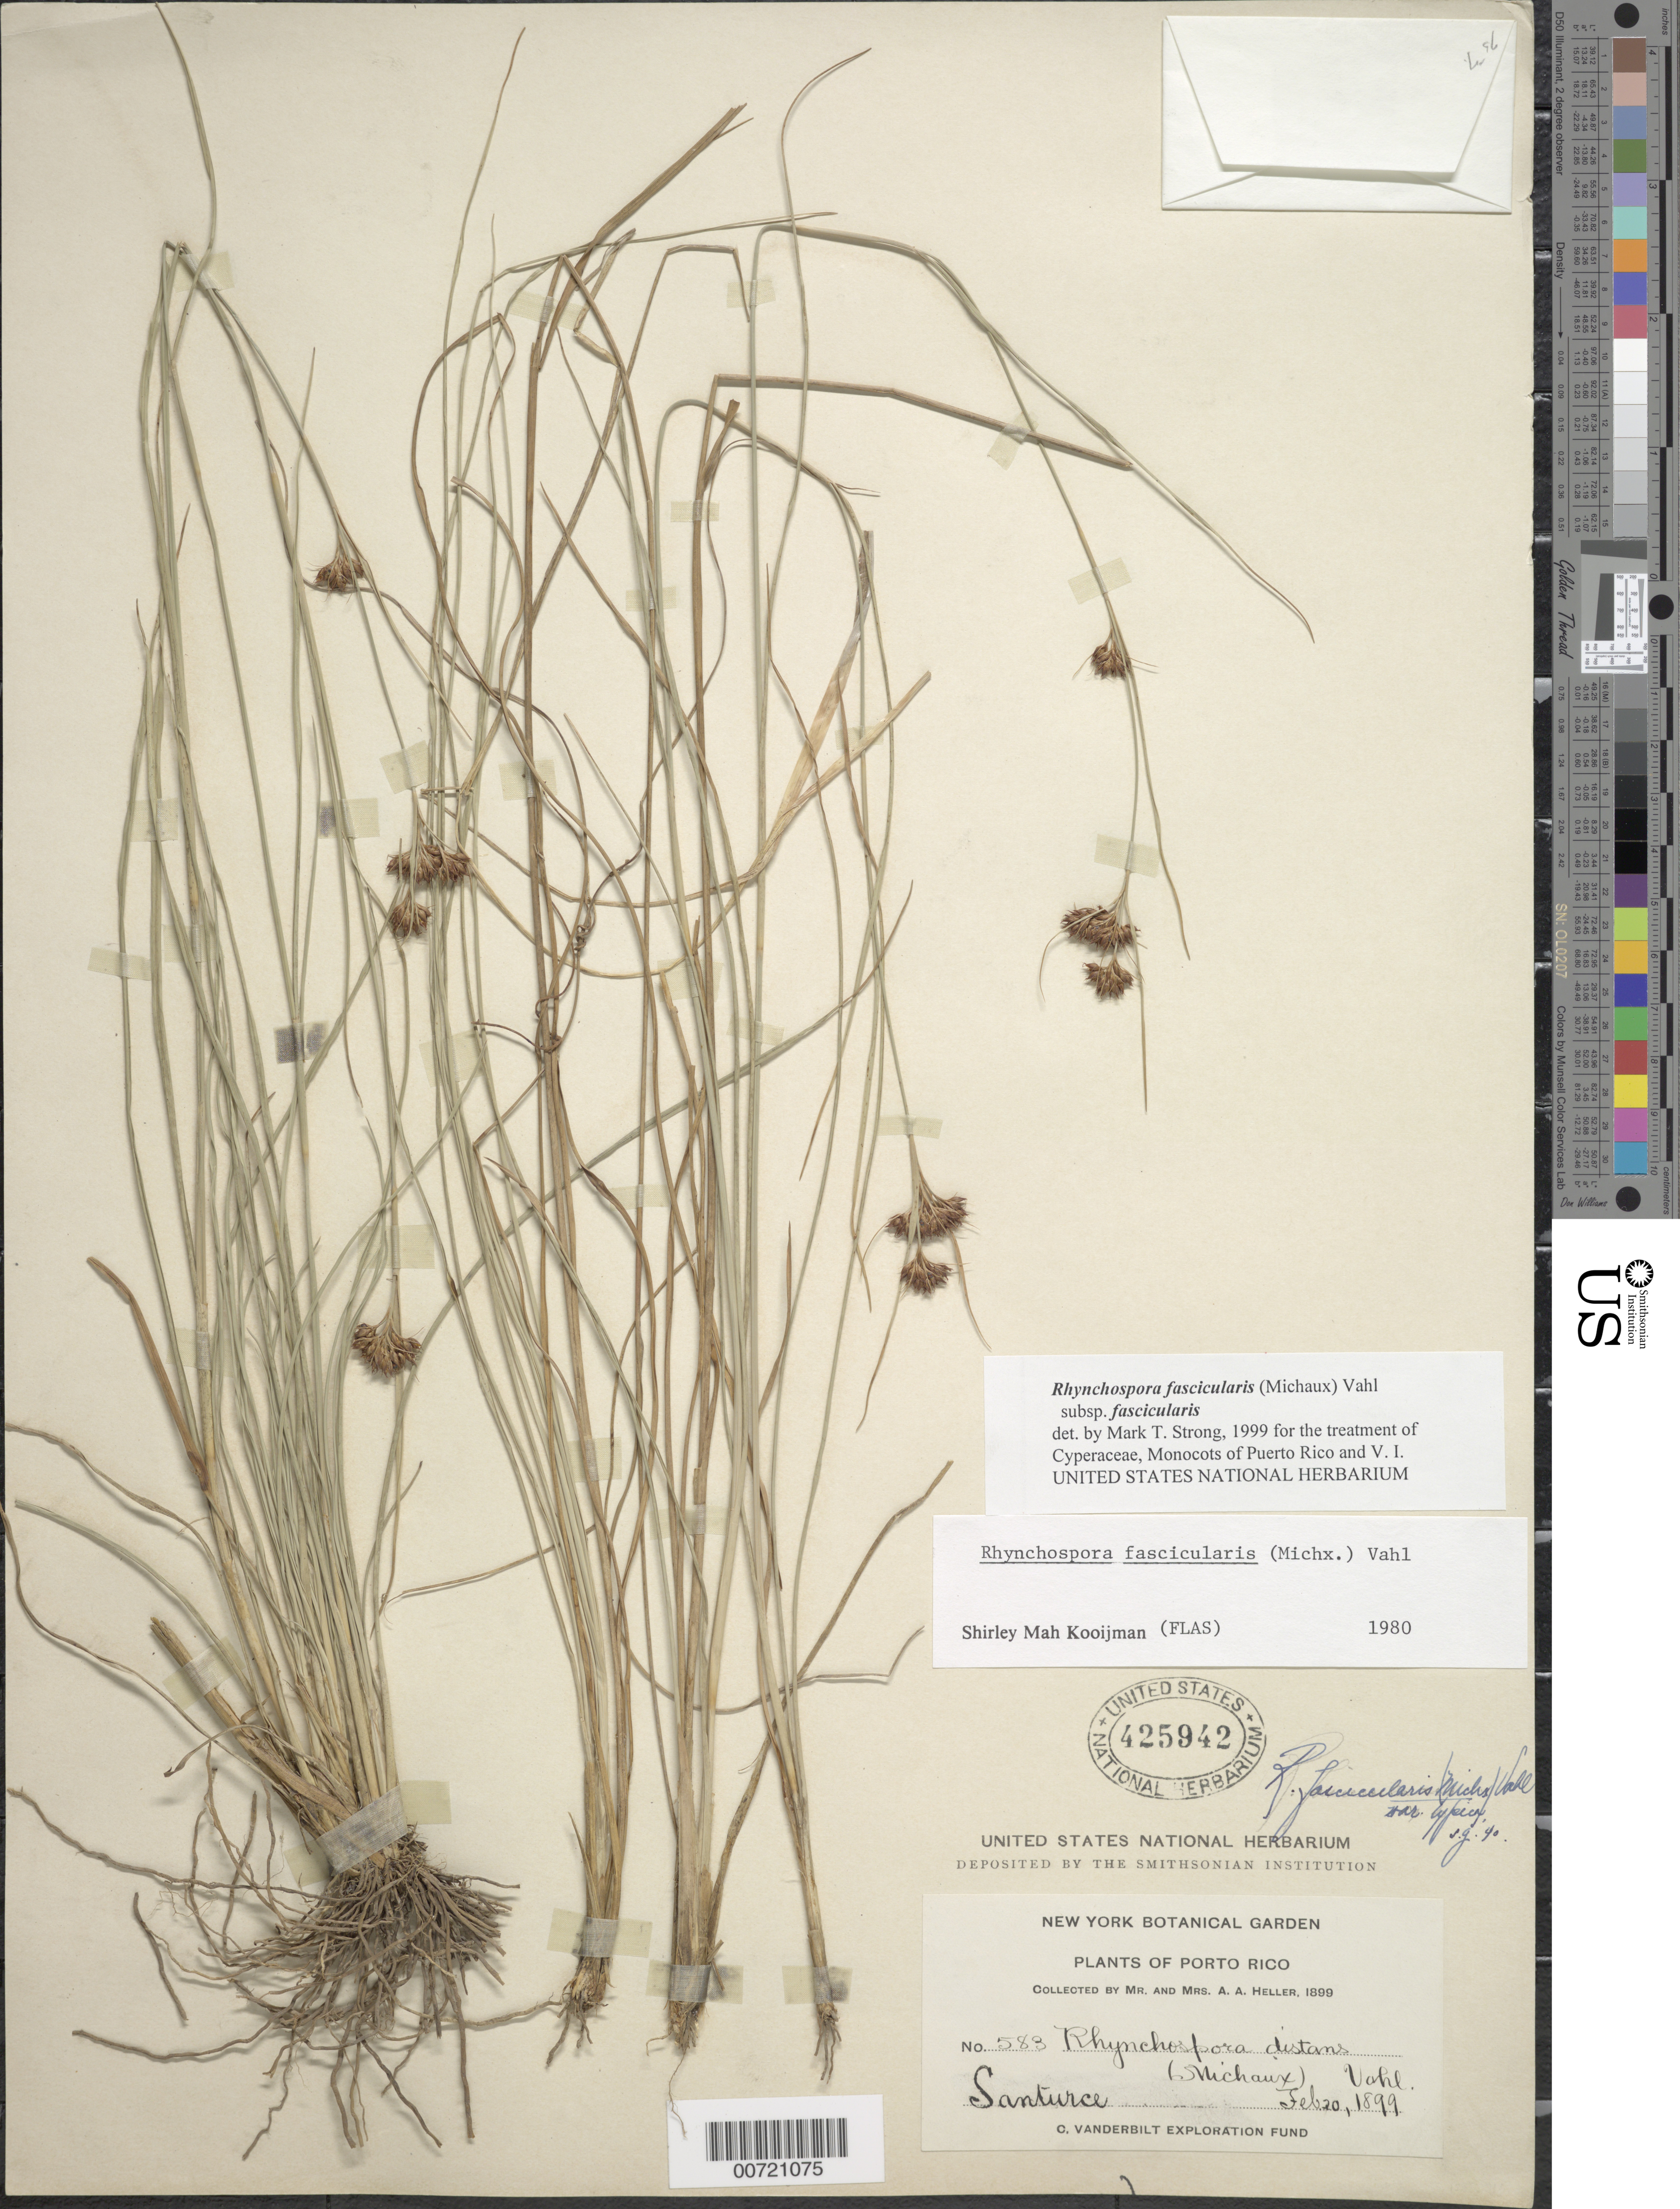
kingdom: Plantae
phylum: Tracheophyta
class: Liliopsida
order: Poales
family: Cyperaceae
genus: Rhynchospora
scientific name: Rhynchospora fascicularis subsp. fascicularis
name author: (Michx.) Vahl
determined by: Strong, M. T., (US), Smithsonian Institution - National Museum of Natural History (UNITED STATES)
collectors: A. A. Heller & E. G. Heller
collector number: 583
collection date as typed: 20 Feb 1899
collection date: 1899-02-20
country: Puerto Rico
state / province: San Juan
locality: Santurce.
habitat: Moist sandy soil.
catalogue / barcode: US 425942